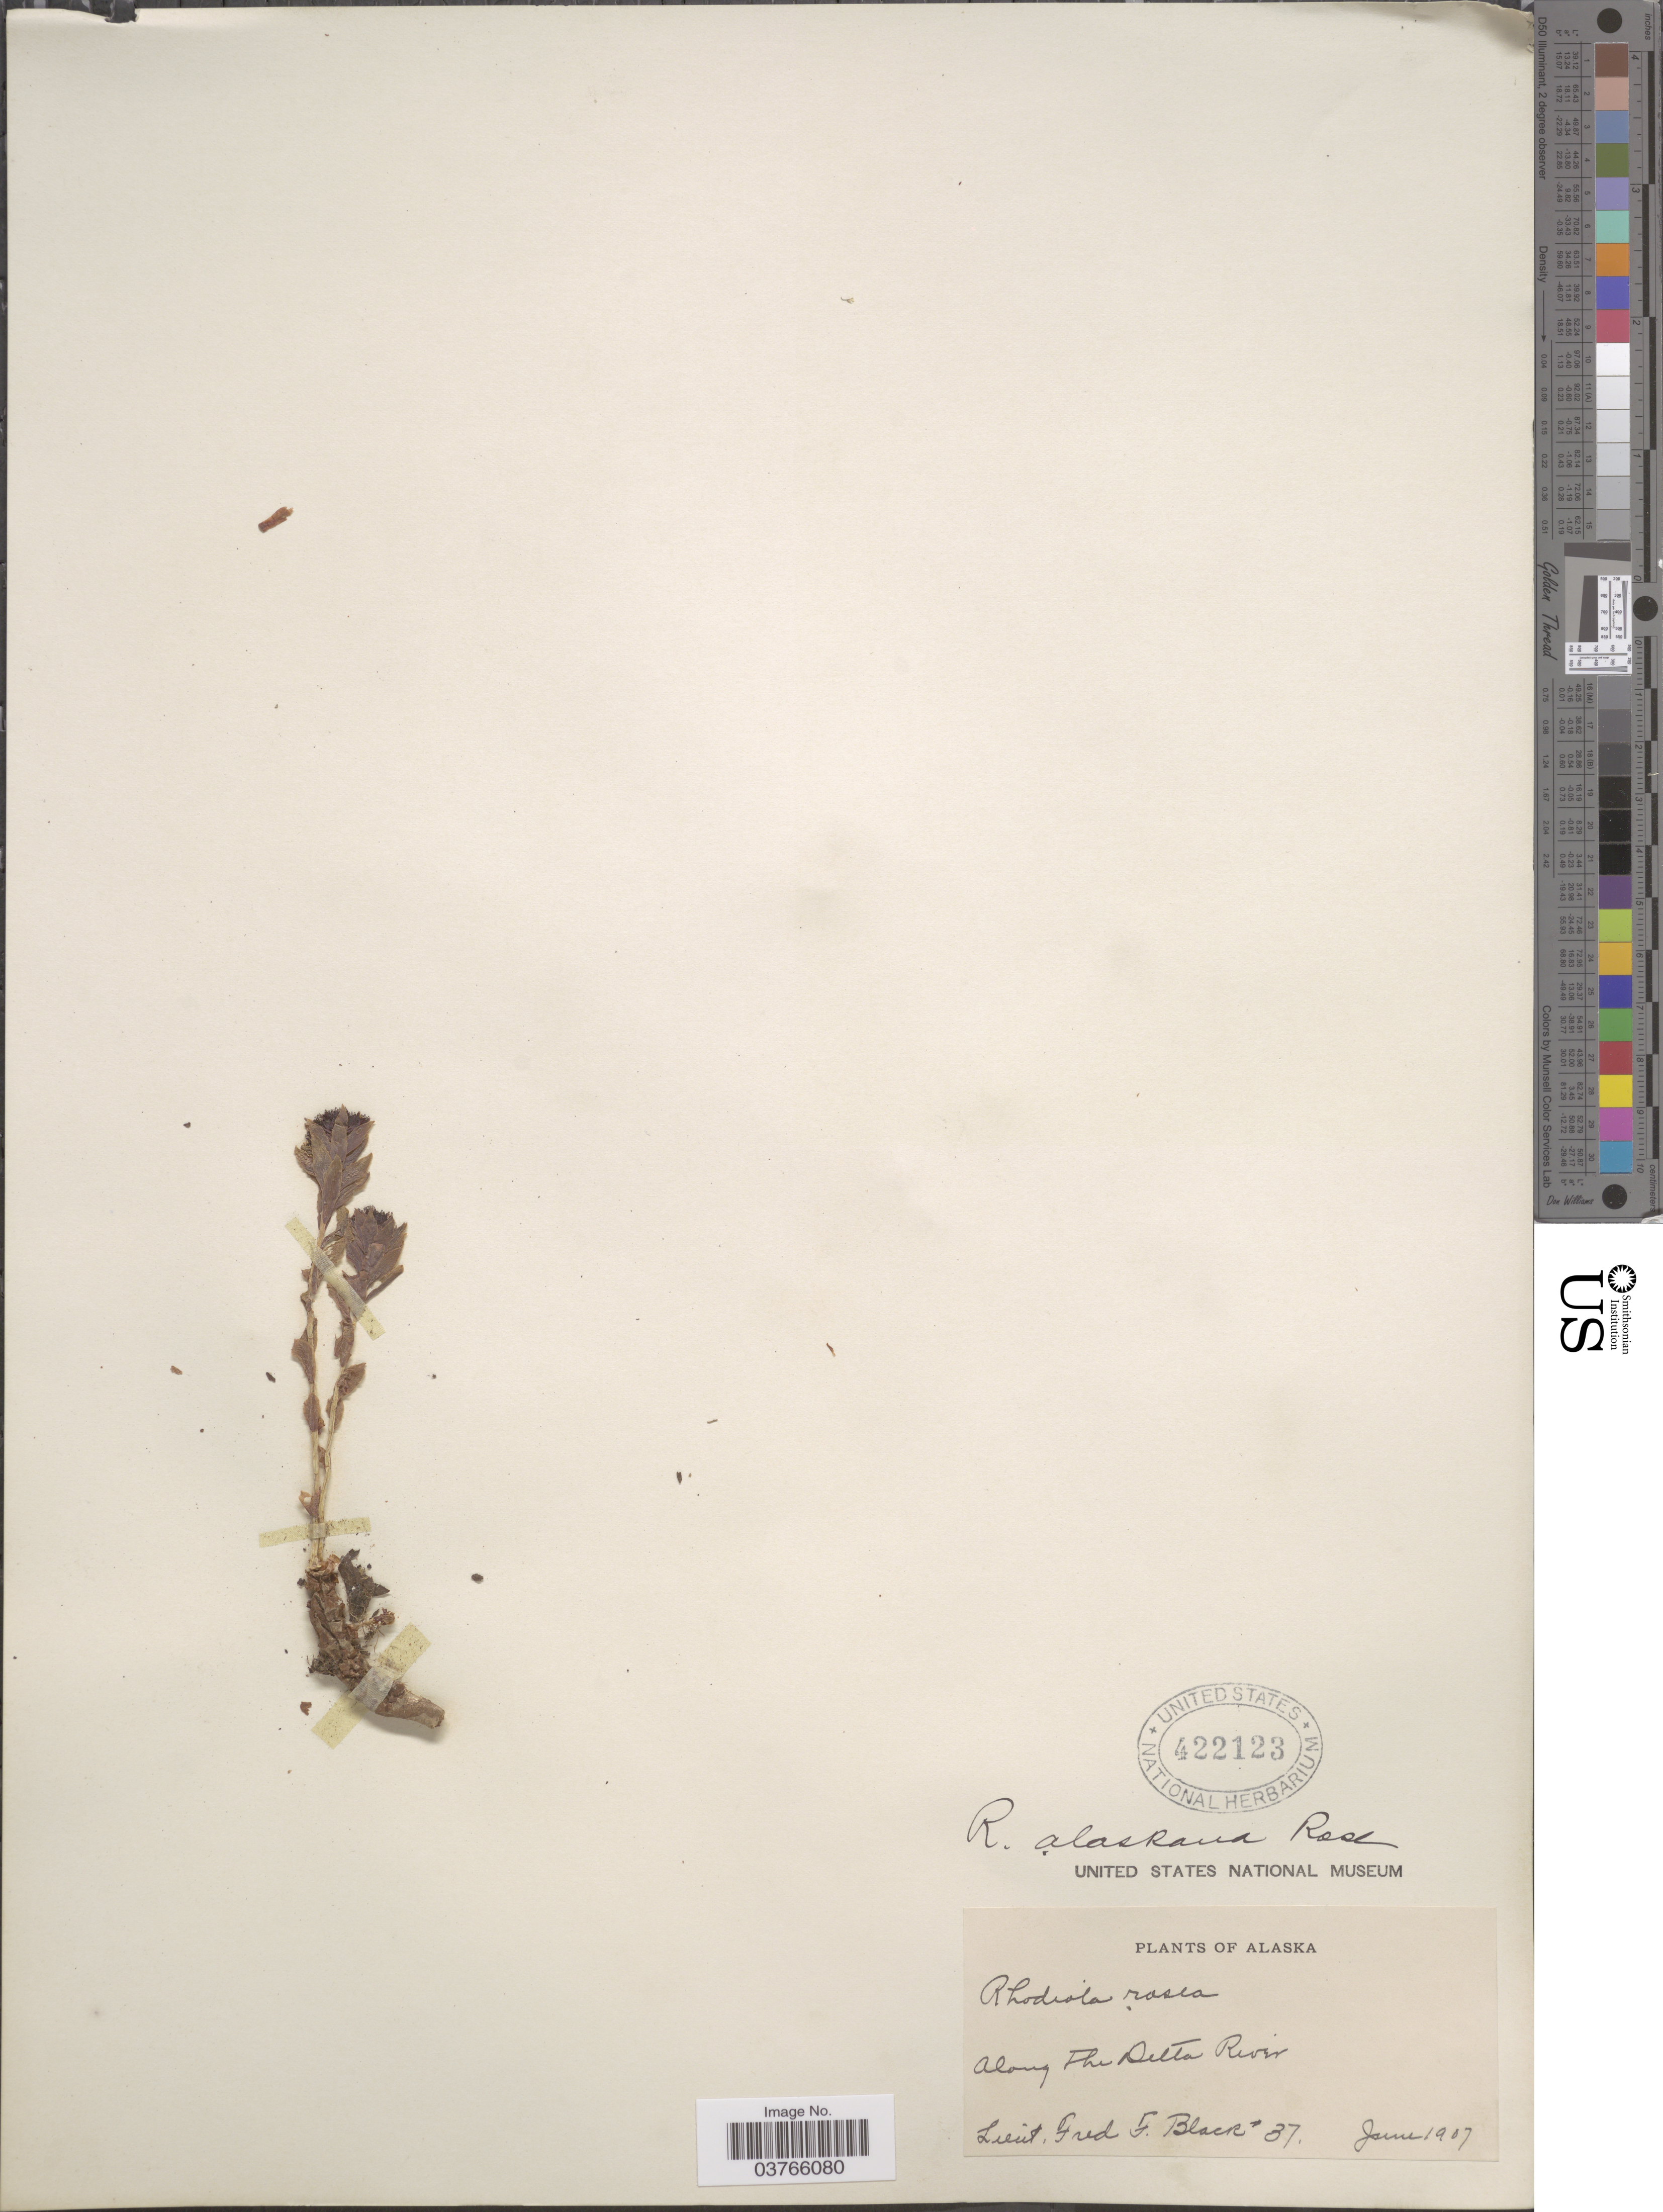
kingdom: Plantae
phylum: Tracheophyta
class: Magnoliopsida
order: Saxifragales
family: Crassulaceae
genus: Rhodiola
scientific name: Rhodiola integrifolia subsp. integrifolia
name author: Raf.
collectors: F. Black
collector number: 37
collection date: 1907-06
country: United States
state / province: Alaska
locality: Along The Delta River.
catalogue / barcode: US 422123